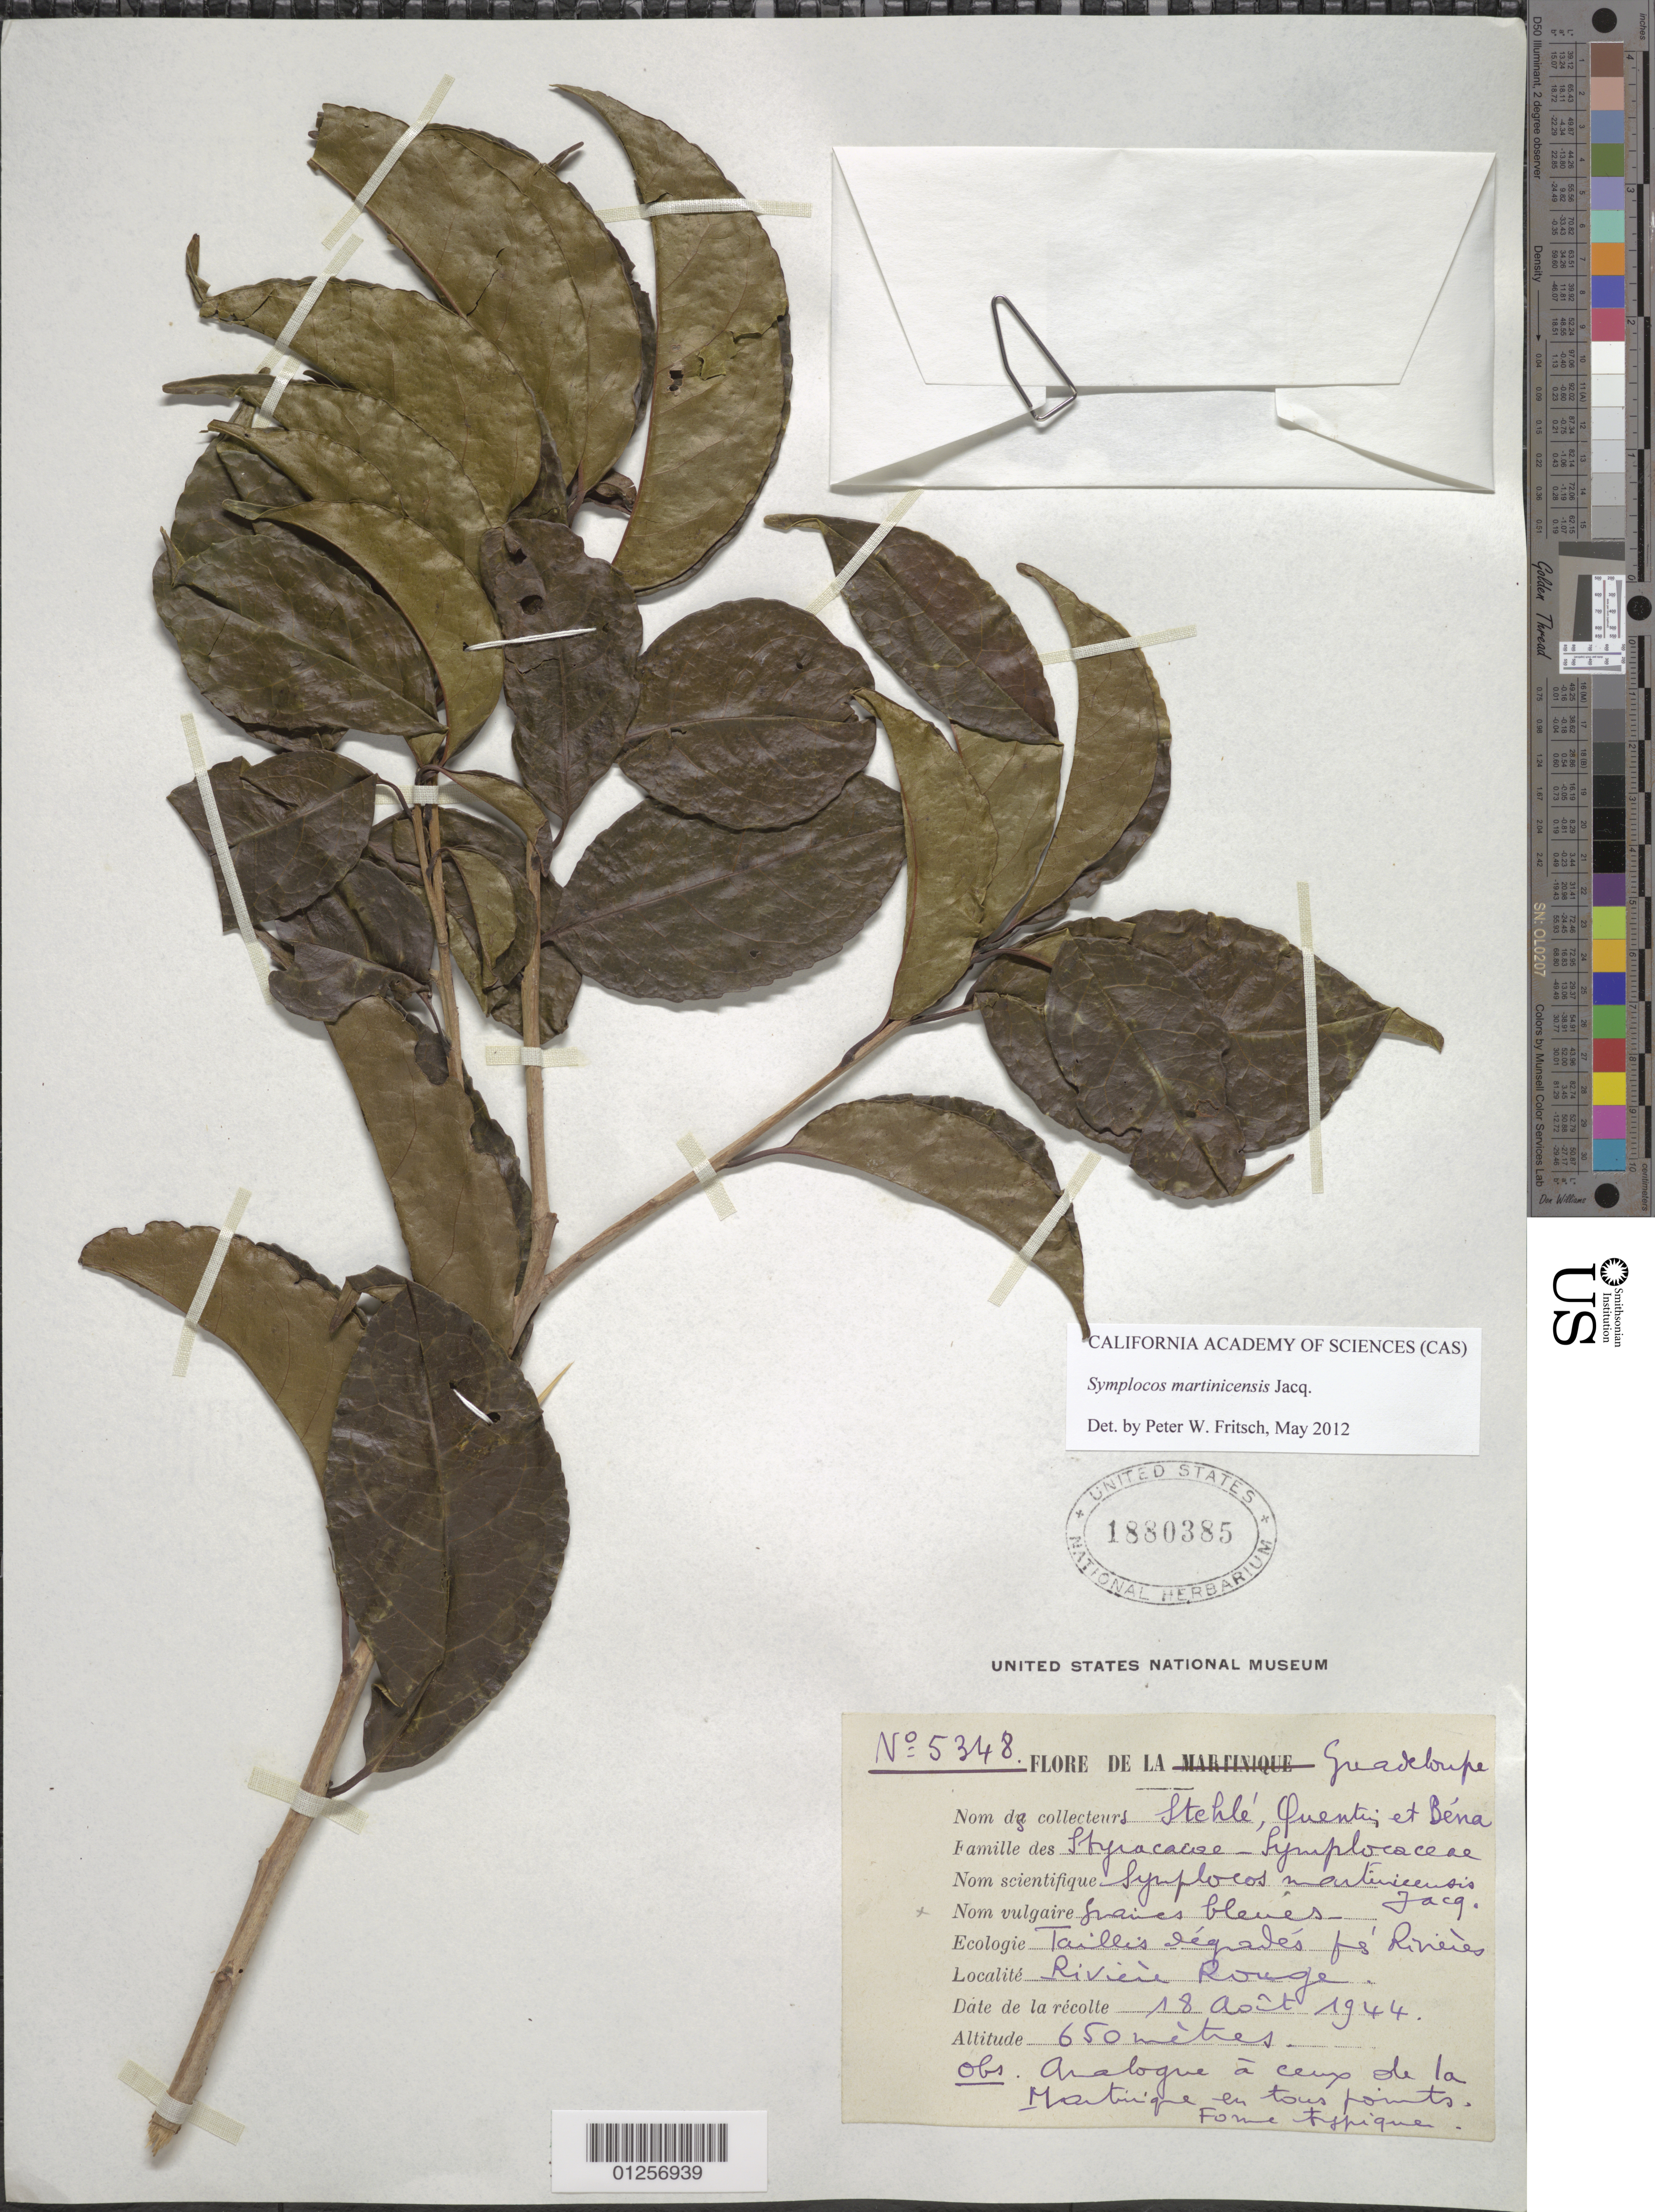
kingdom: Plantae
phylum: Tracheophyta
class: Magnoliopsida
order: Ericales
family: Symplocaceae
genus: Symplocos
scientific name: Symplocos martinicensis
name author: Jacq.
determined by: Fritsch, Peter W.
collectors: H. Stehlé, -. Quentin & -. Béna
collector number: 5348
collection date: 1944-08-18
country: Guadeloupe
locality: Rivierè Rouge.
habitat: Taillis dégradés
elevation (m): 650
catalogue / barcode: US 1880385